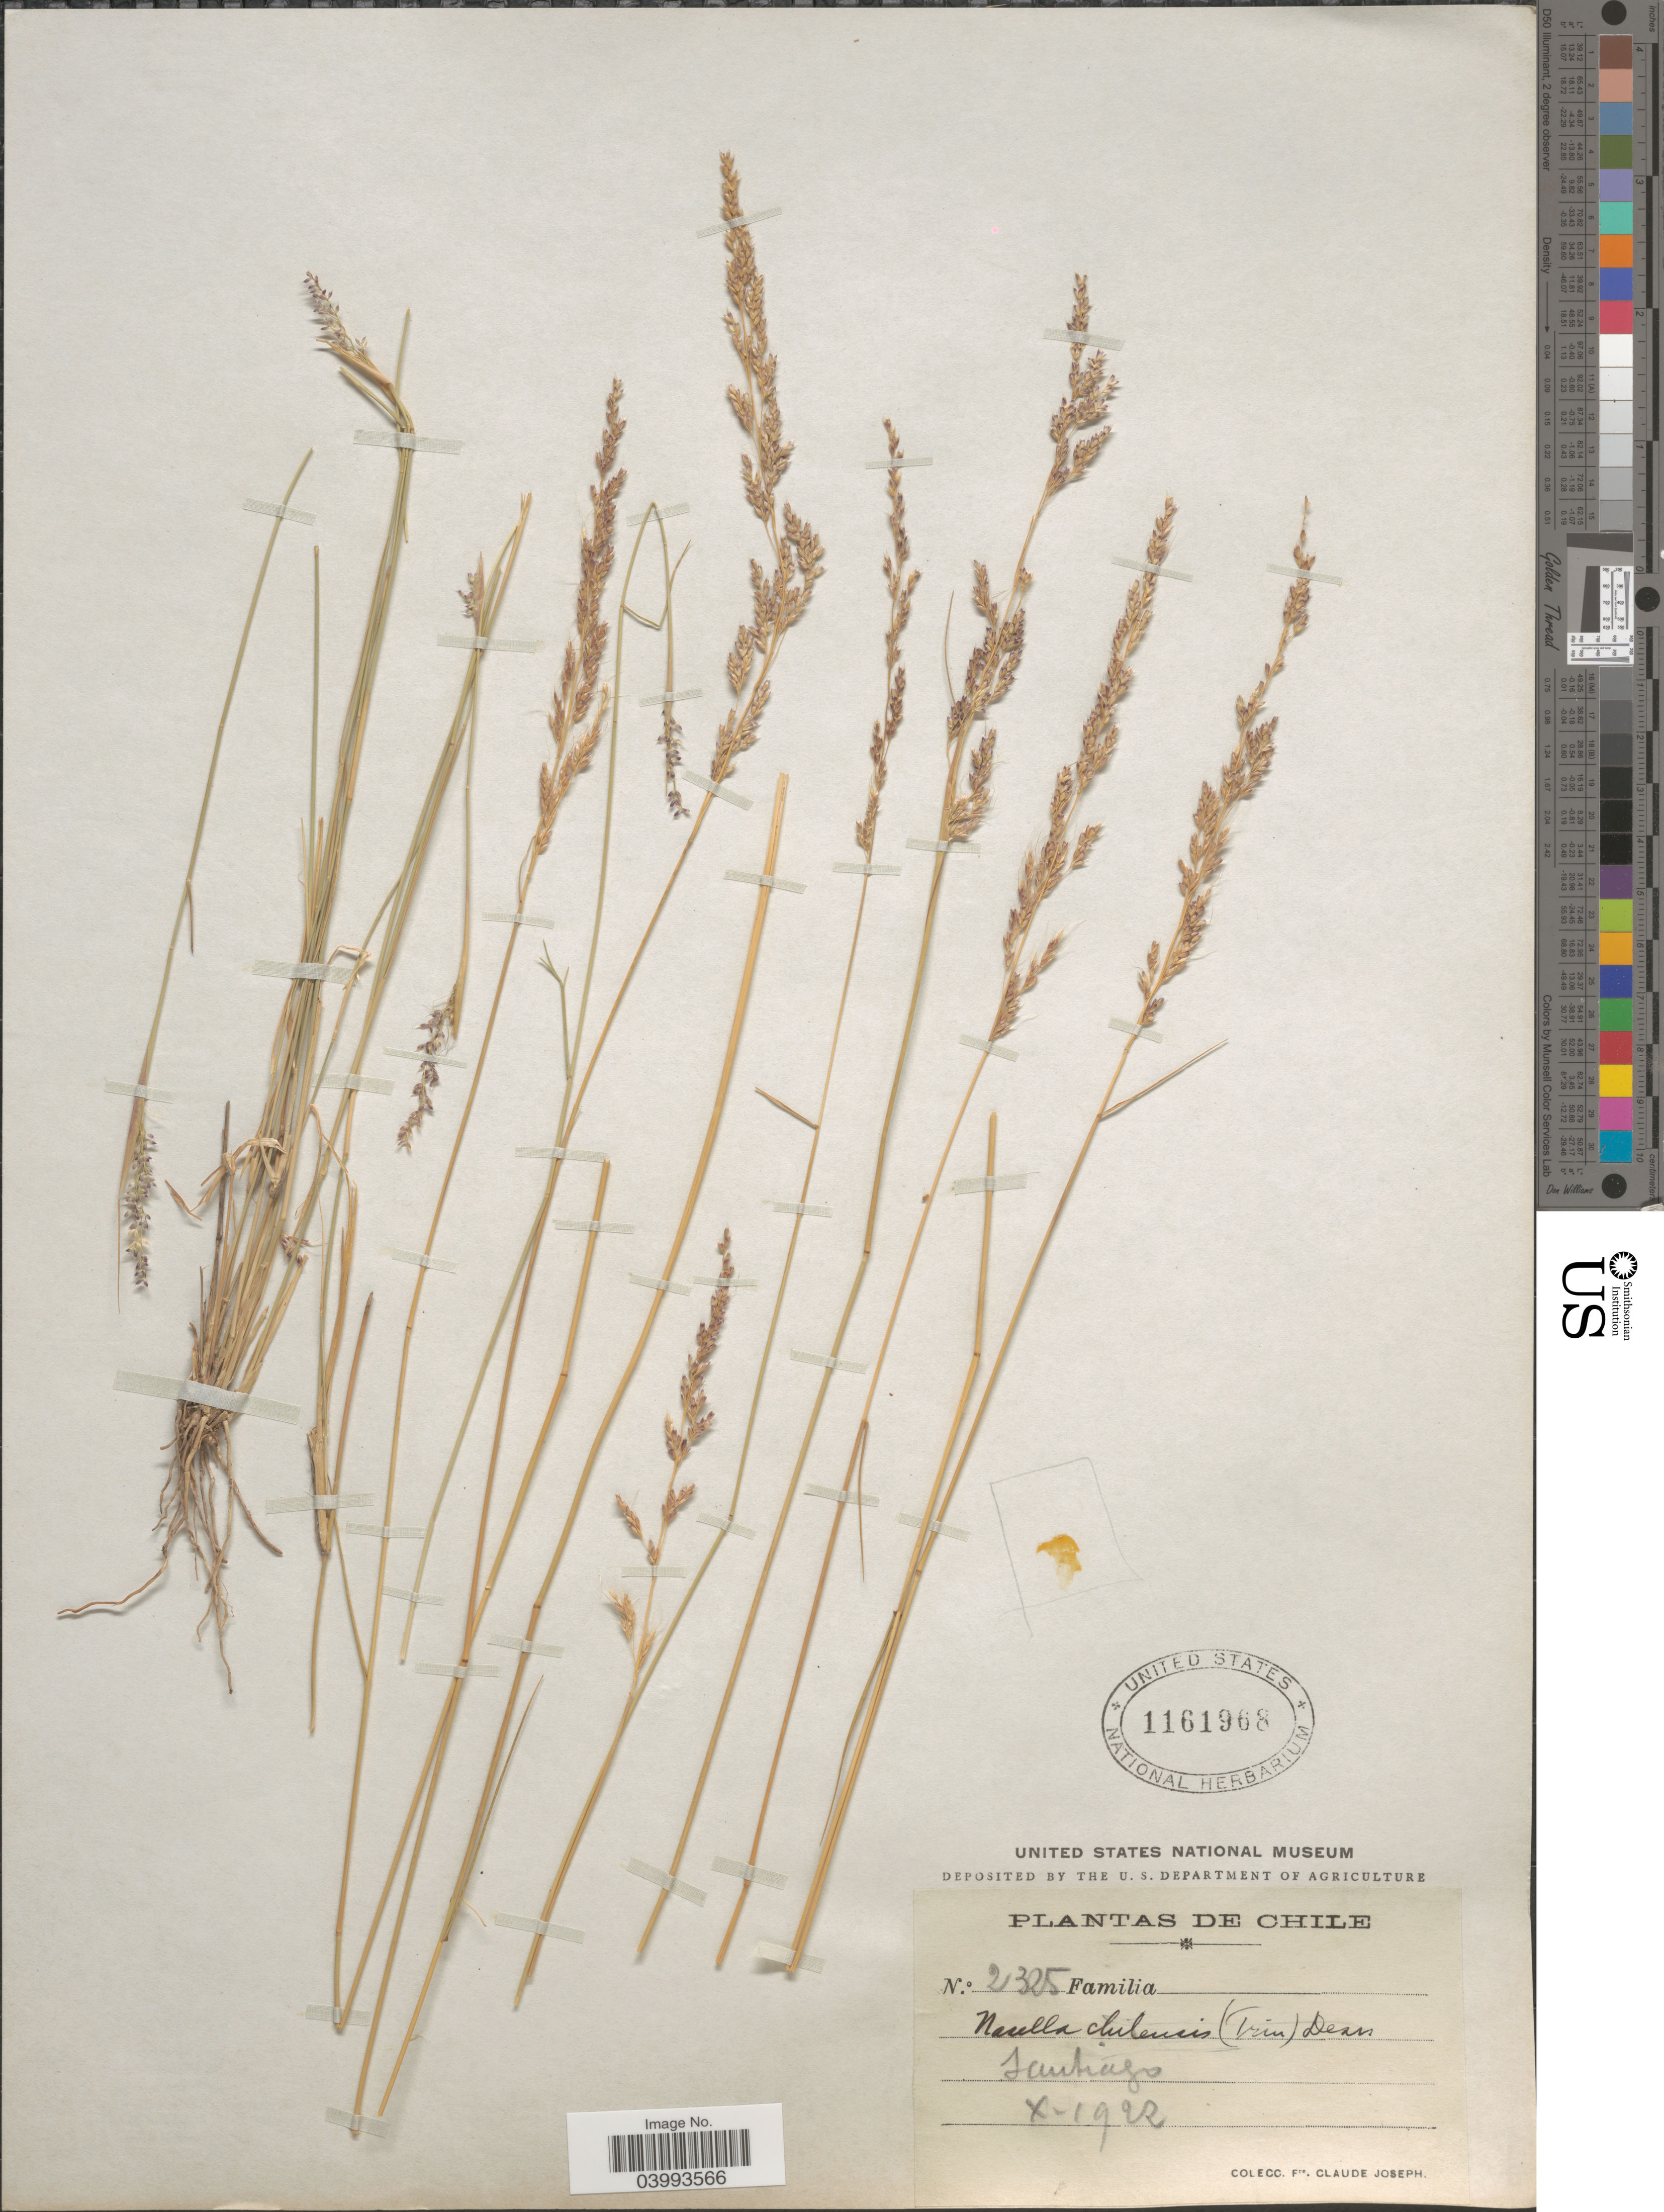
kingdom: Plantae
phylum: Tracheophyta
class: Liliopsida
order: Poales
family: Poaceae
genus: Nassella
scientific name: Nassella chilensis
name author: (Trin.) É. Desv.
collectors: Bro. Claude-Joseph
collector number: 2325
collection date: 1922-10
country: Chile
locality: Santiago.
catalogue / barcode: US 1161968